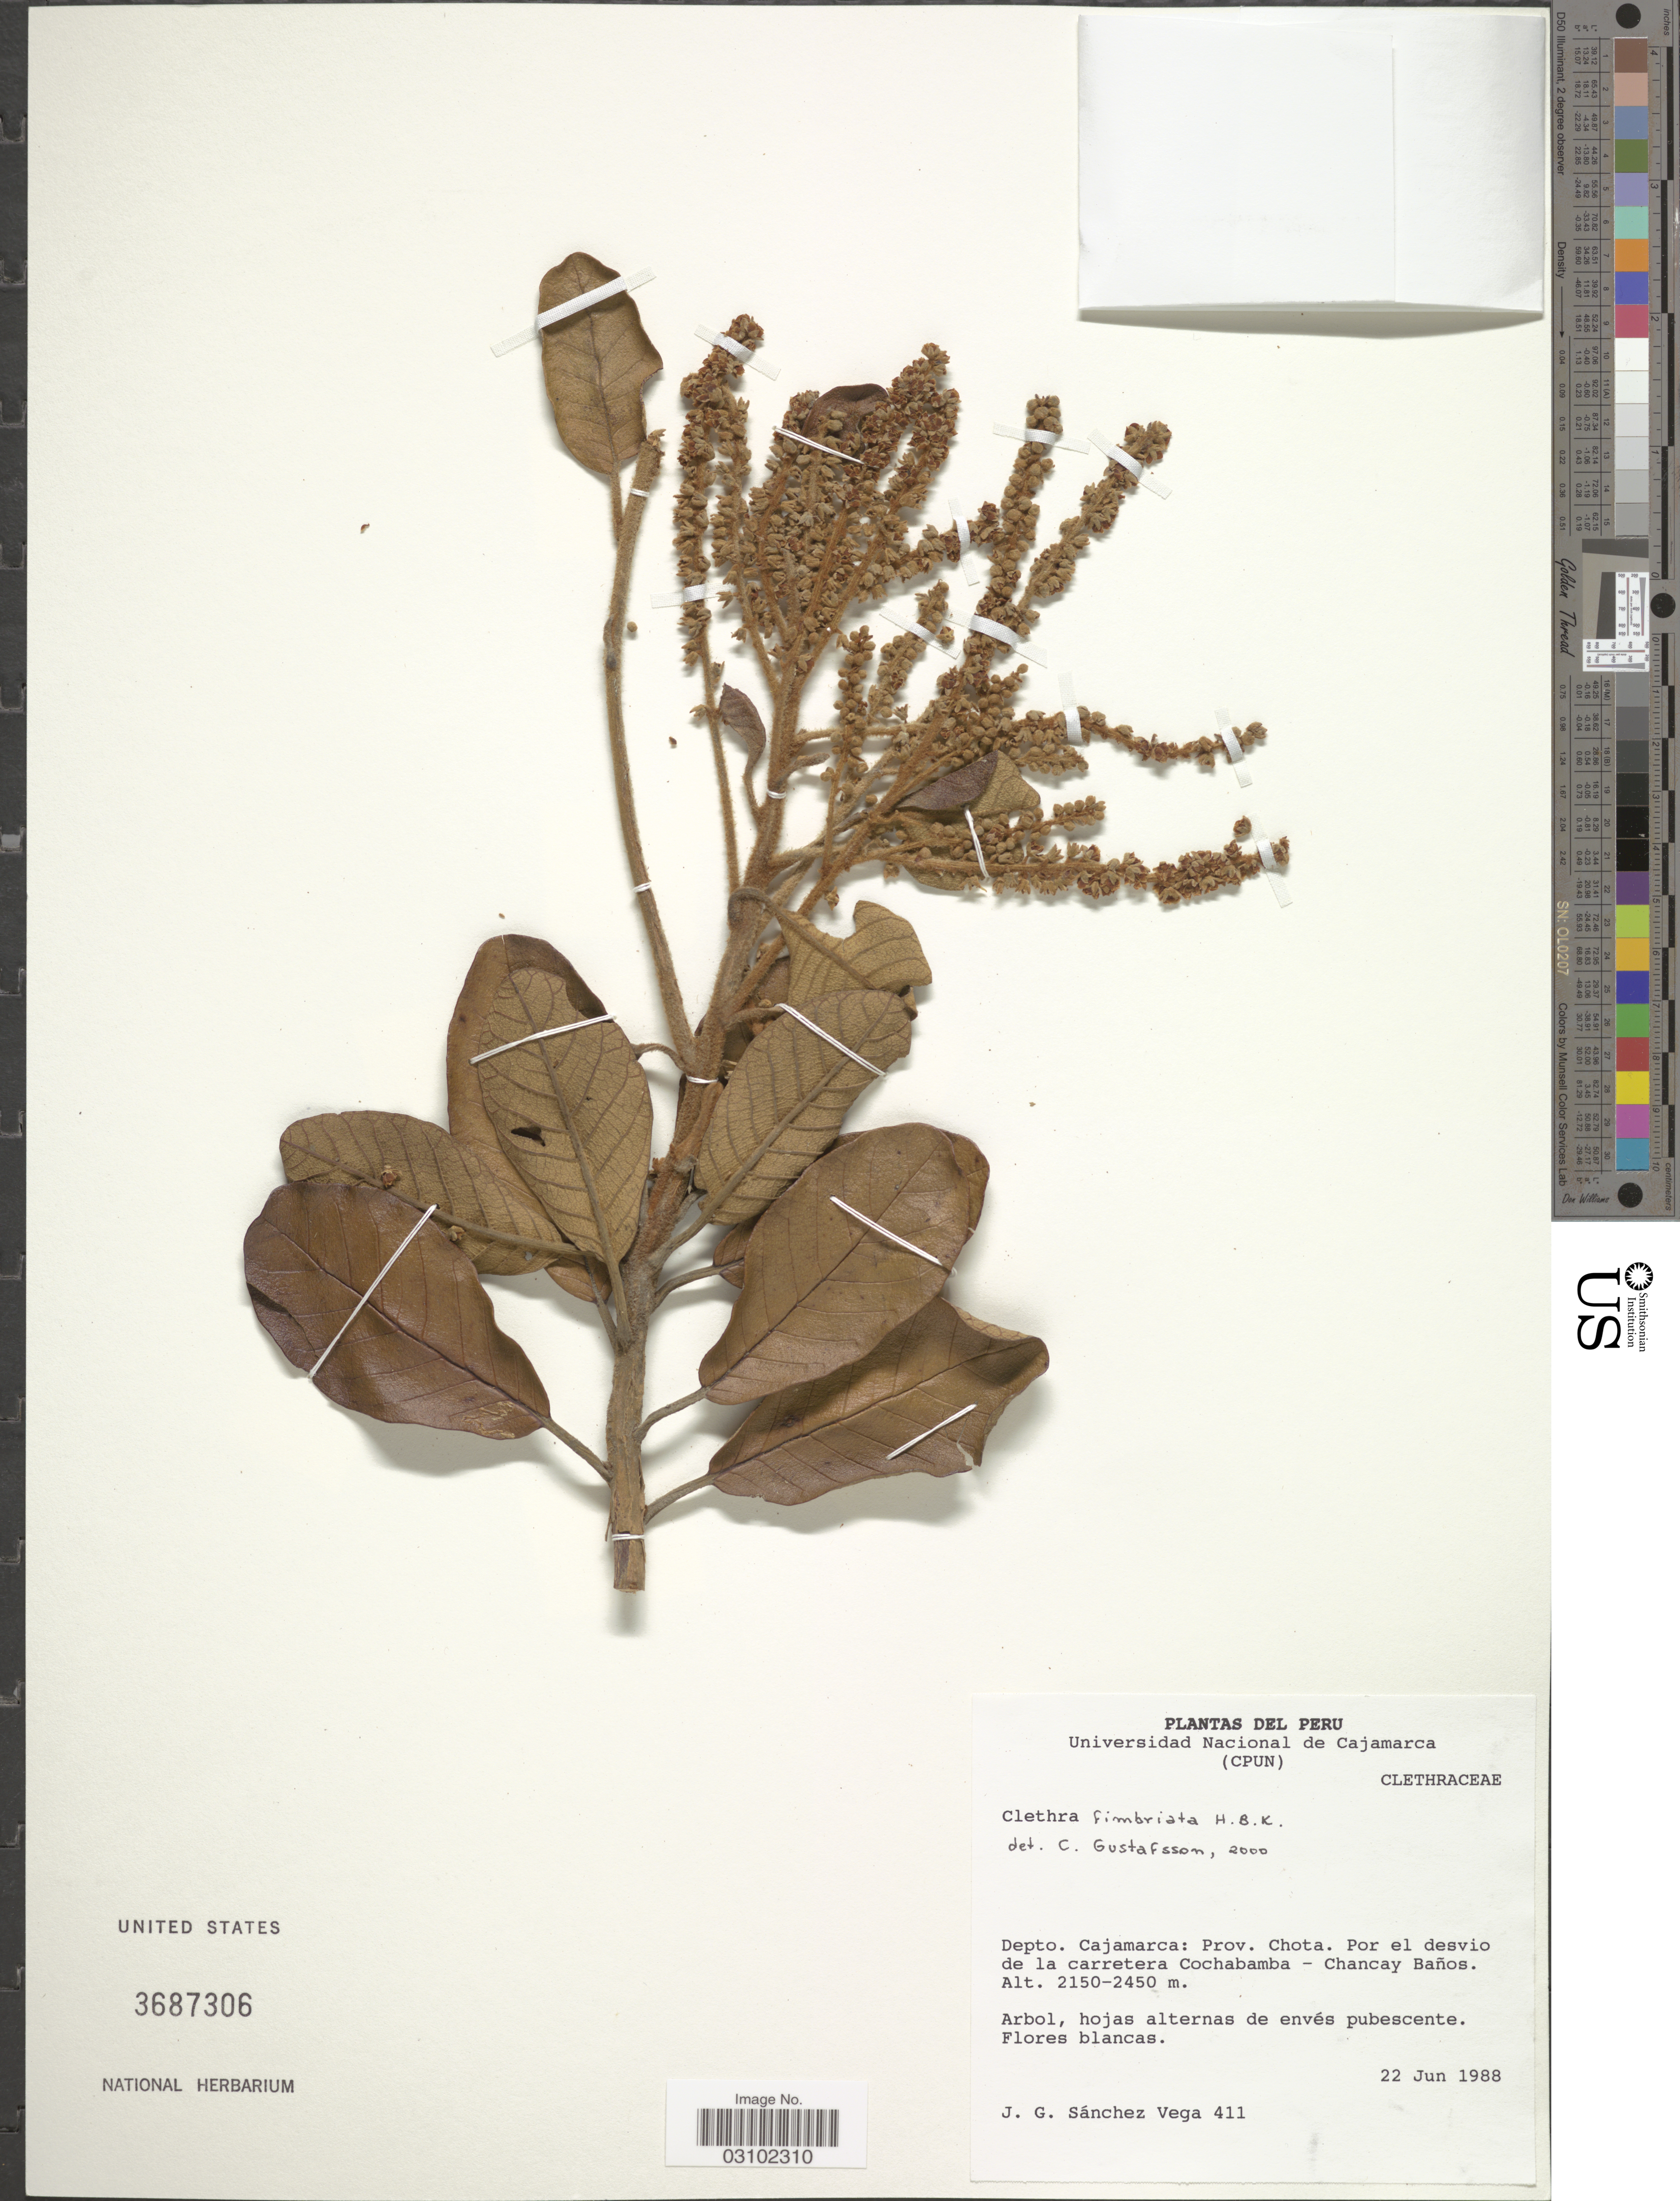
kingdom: Plantae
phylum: Tracheophyta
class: Magnoliopsida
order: Ericales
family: Clethraceae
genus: Clethra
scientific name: Clethra fimbriata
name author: Kunth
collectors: J. Sanchez-Vega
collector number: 411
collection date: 1988-06-22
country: Peru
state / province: Cajamarca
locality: Depto. Cajamarca: Prov. Chota. Por el desvio de la carretera Cochabamba - Chancay Baños.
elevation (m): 2150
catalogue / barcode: US 3687306